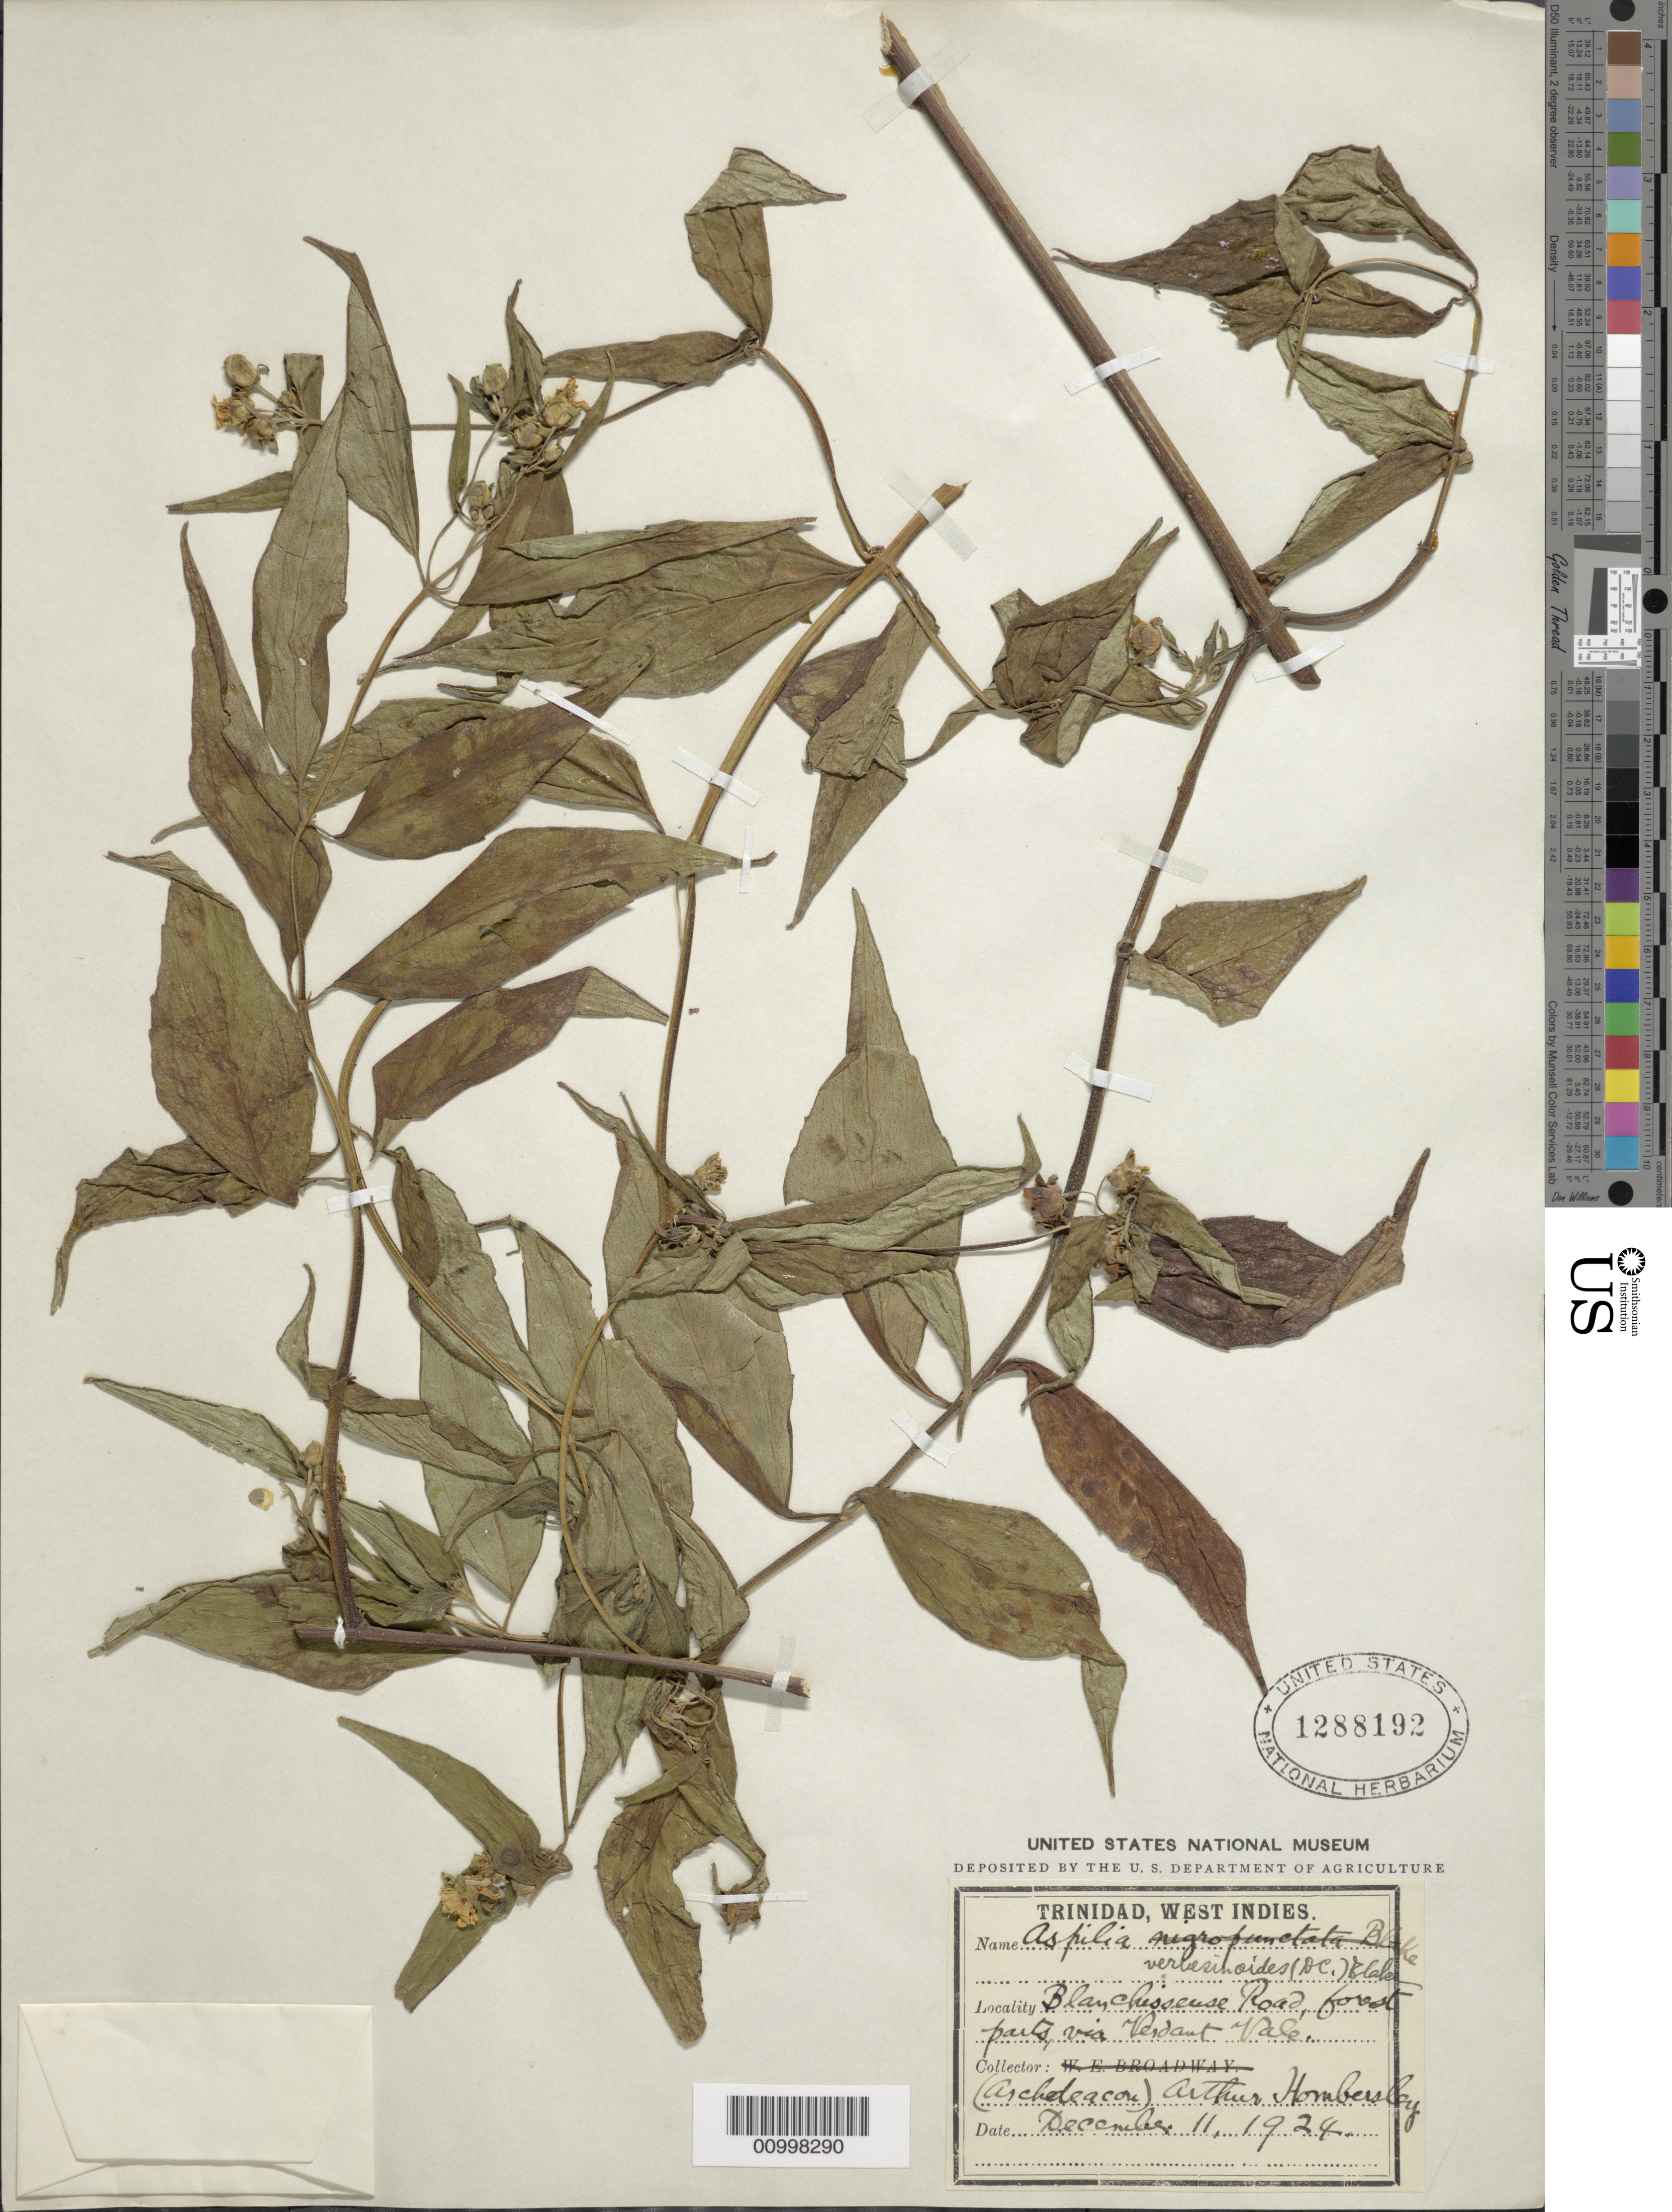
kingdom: Plantae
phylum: Tracheophyta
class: Magnoliopsida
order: Asterales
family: Asteraceae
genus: Elaphandra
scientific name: Elaphandra verbesinoides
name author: (DC.) H. Rob.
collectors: A. Hombersley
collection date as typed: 11 Dec 1924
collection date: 1924-12-11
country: Trinidad and Tobago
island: Trinidad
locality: Blanchisseuse Road, forest parts, via Verdant Vale.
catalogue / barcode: US 1288192